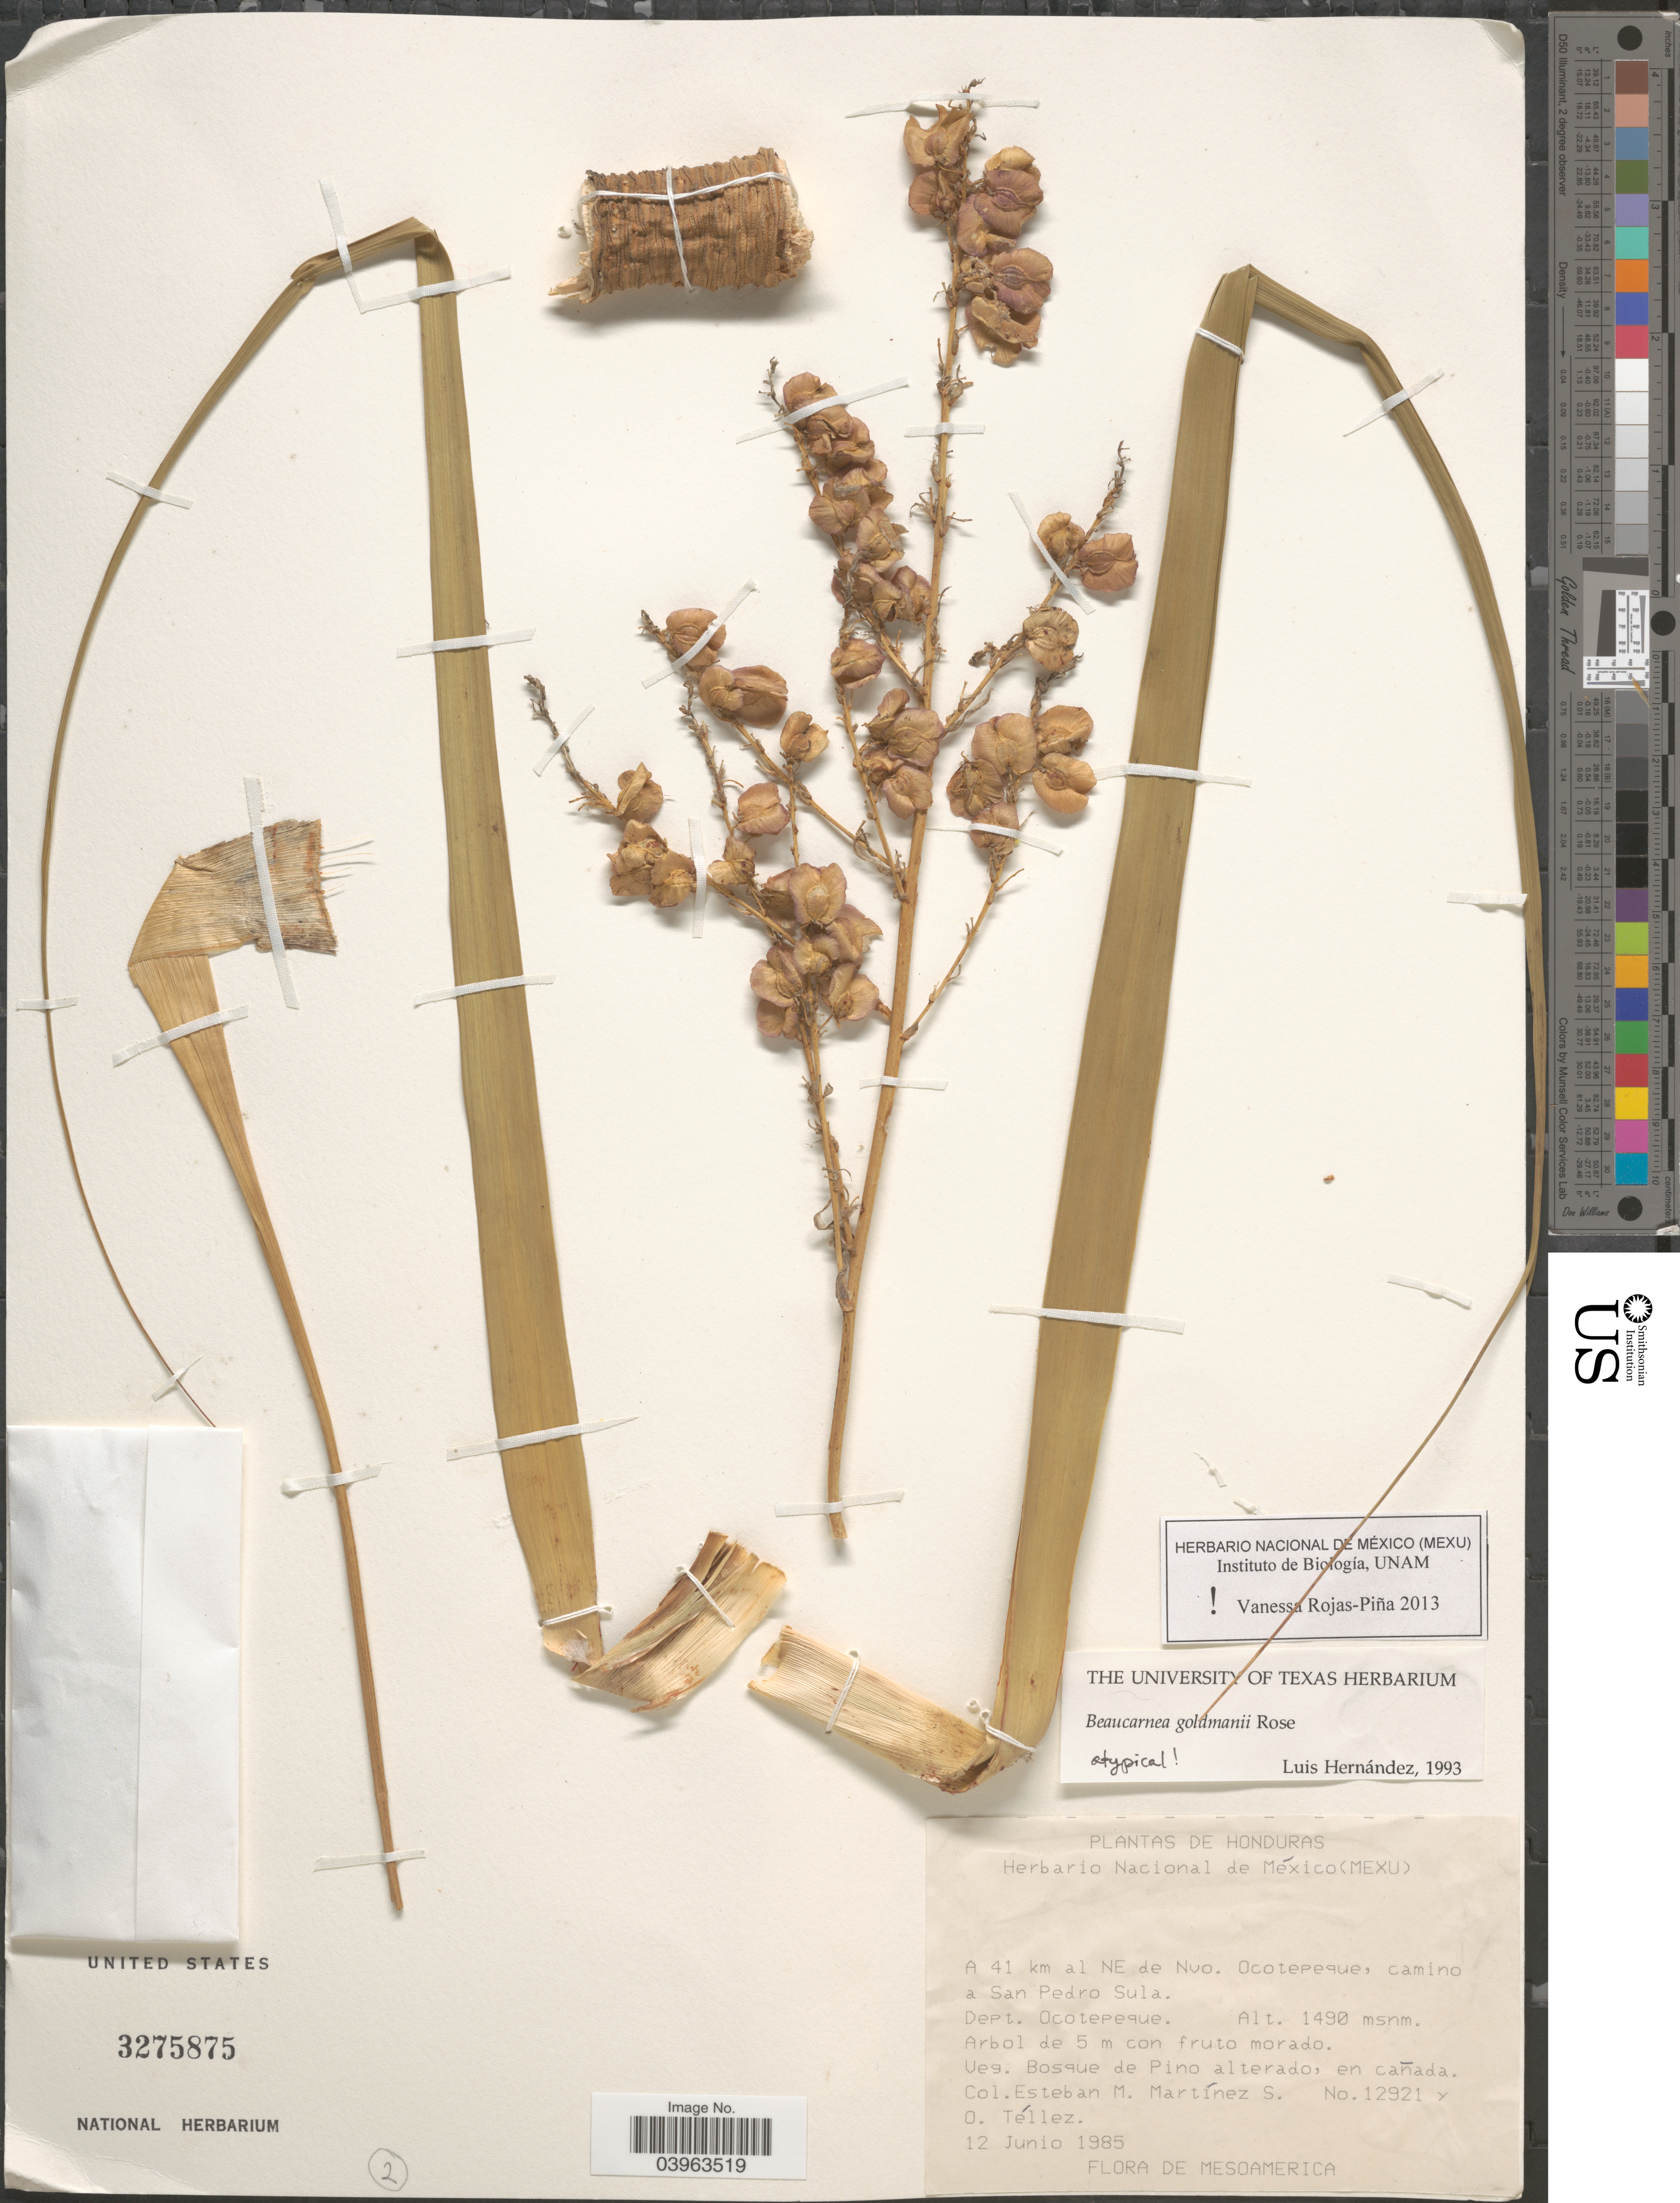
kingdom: Plantae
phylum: Tracheophyta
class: Liliopsida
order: Asparagales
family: Asparagaceae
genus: Beaucarnea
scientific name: Beaucarnea goldmanii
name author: Rose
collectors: E. M. Martínez S. & O. Tellez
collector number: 12921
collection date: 1985-06-12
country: Honduras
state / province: Ocotepeque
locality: A 41 km al NE de Nvo. Ocotepeque, camino a San Pedro Sula. Dept. Ocotepeque.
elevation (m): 1490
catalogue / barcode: US 3275875